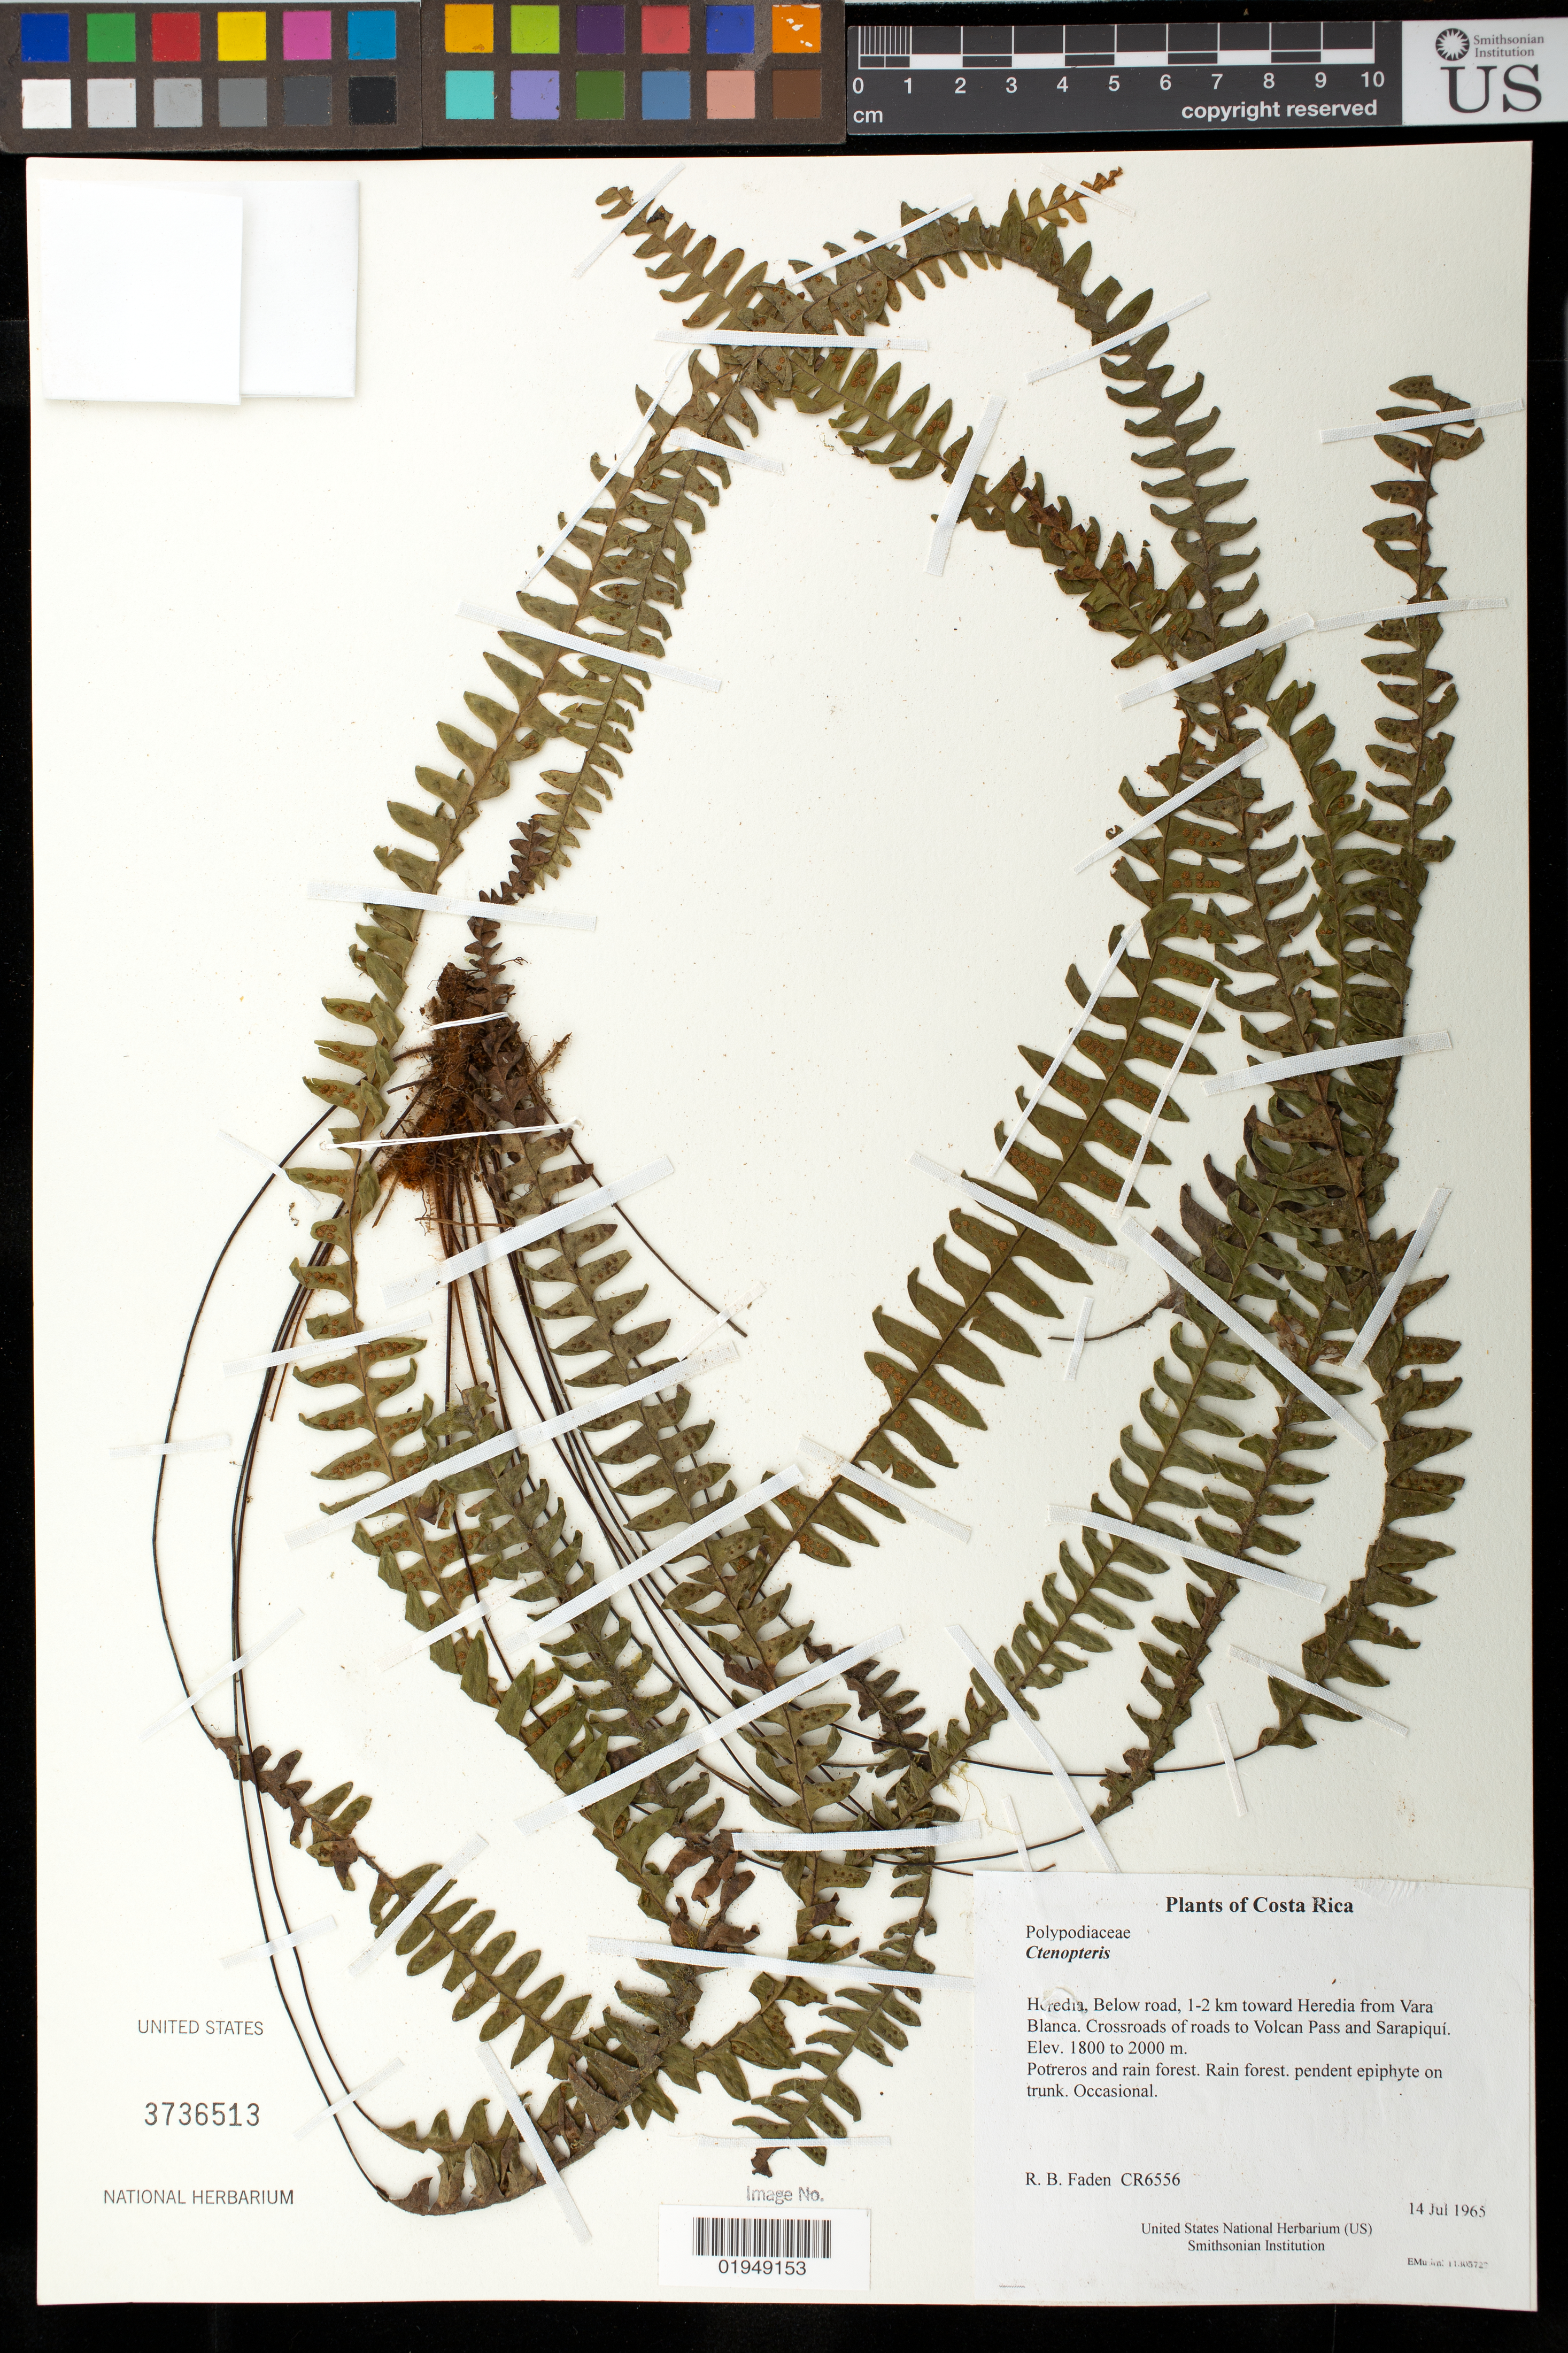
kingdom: Plantae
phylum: Tracheophyta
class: Polypodiopsida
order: Polypodiales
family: Polypodiaceae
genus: Prosaptia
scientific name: Prosaptia sp.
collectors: R. B. Faden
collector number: CR6556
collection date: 1965-07-14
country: Costa Rica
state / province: Heredia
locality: Below road, 1-2 km toward Heredia from Vara Blanca. Crossroads of roads to Volcan Pass and Sarapiquí.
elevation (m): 1800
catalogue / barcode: US 3736513